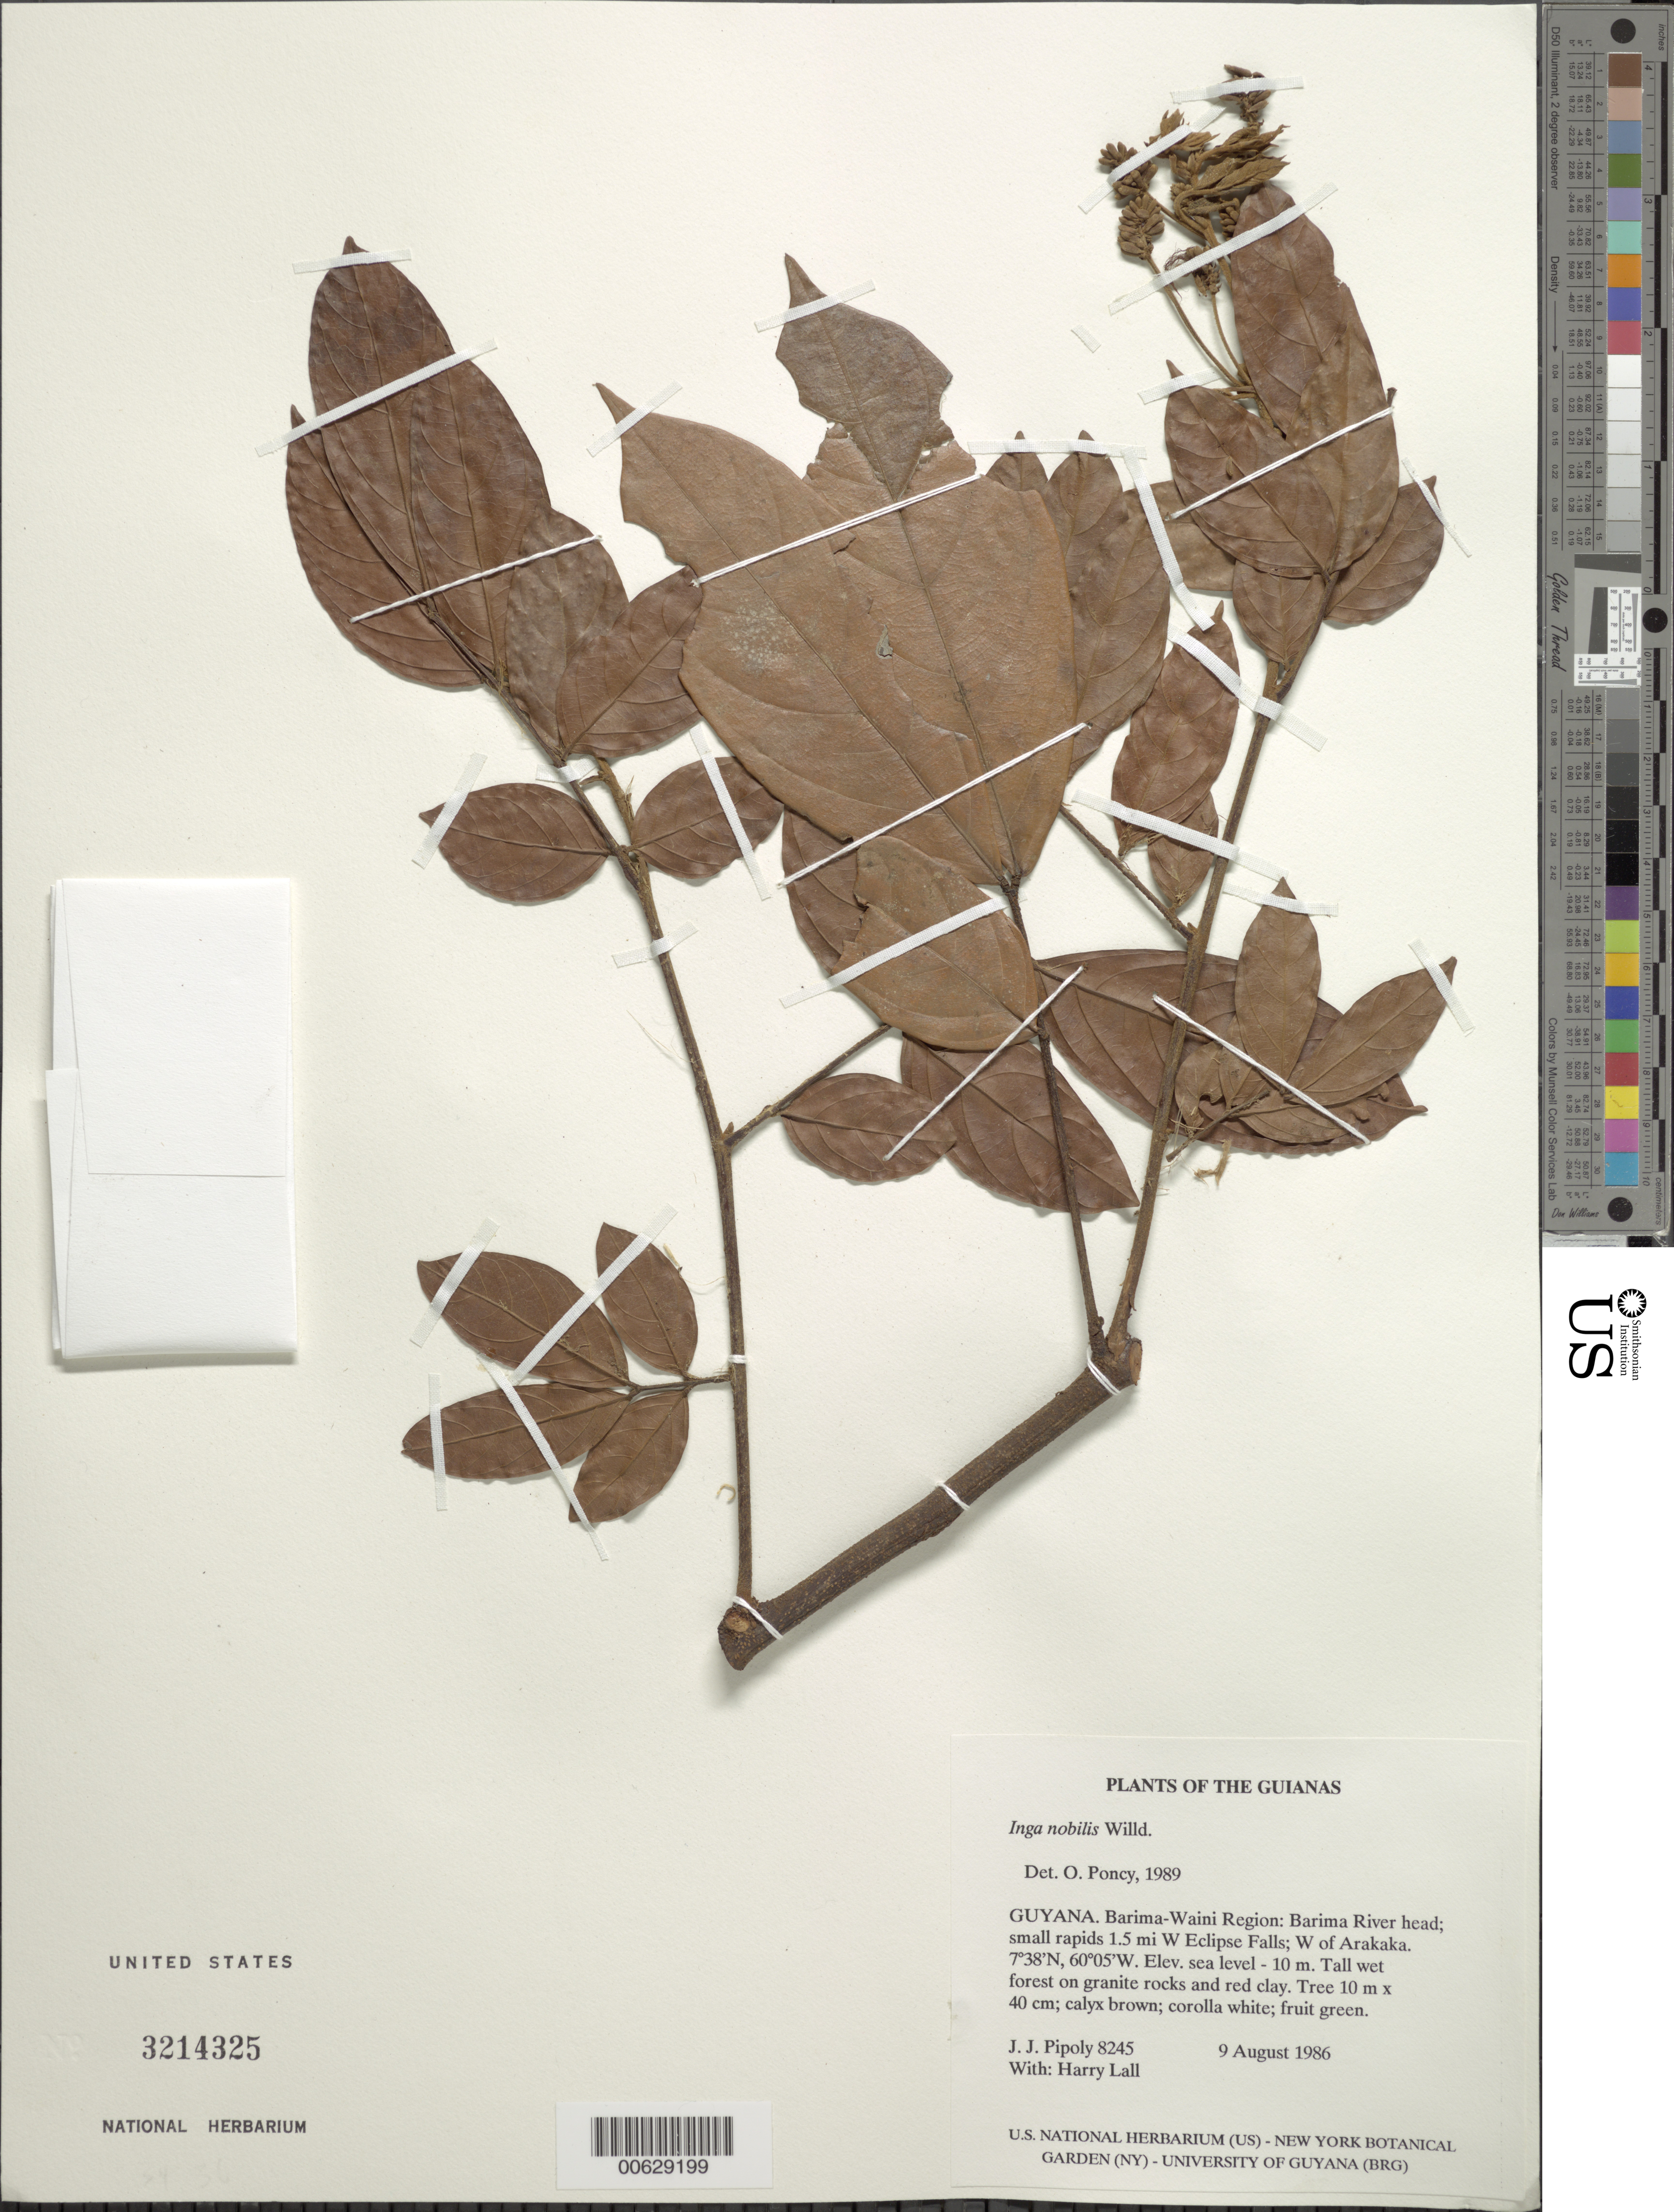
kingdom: Plantae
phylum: Tracheophyta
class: Magnoliopsida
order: Fabales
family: Fabaceae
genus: Inga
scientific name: Inga nobilis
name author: Willd.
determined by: Poncy, O.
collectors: J. J. Pipoly & H. Lall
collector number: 8245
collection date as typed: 9 August 1986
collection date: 1986-08-09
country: Guyana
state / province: Barima-Waini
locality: Barima River head; small rapids 1.5 mi W Eclipse Falls; W of Arakaka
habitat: Tall wet forest on granite rocks and red clay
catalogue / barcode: US 3214325